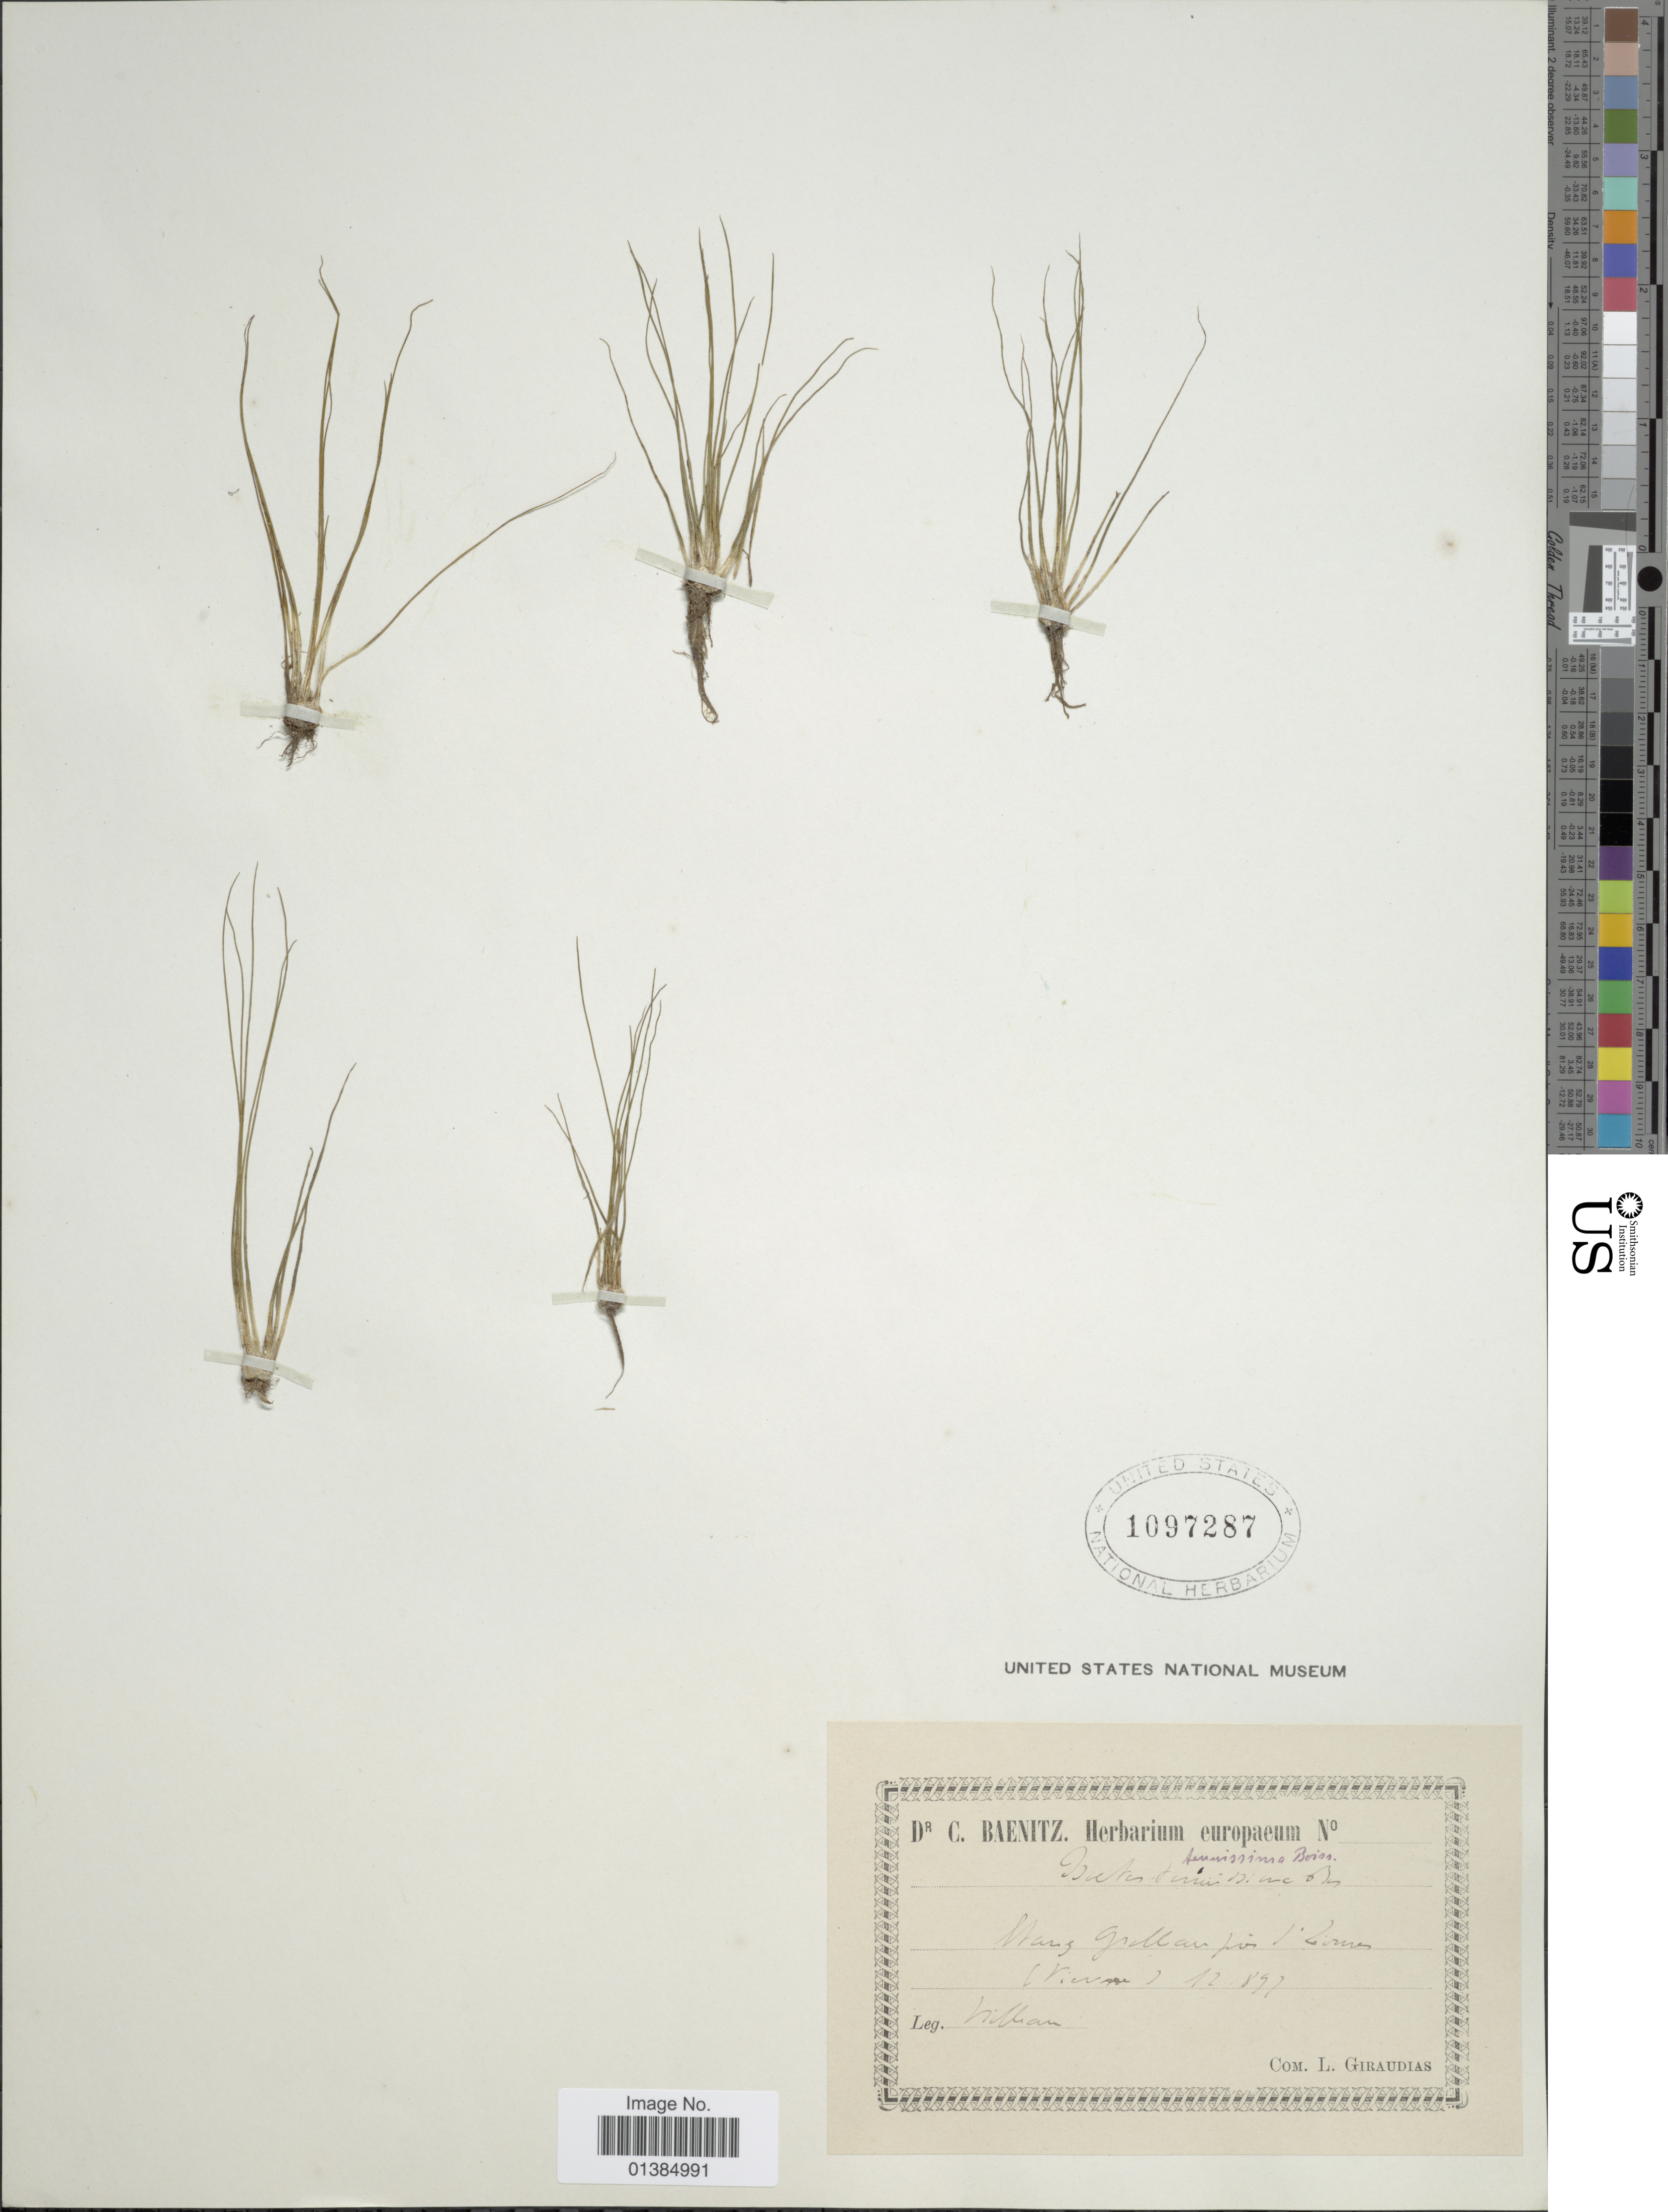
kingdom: Plantae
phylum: Tracheophyta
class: Lycopodiopsida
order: Isoetales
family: Isoetaceae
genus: Isoetes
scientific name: Isoetes tenuissima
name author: Mart.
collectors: L. Giraudias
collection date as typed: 897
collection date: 1897-12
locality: Etang Grallan pres l'Lomes. [interpreted]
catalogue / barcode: US 1097287